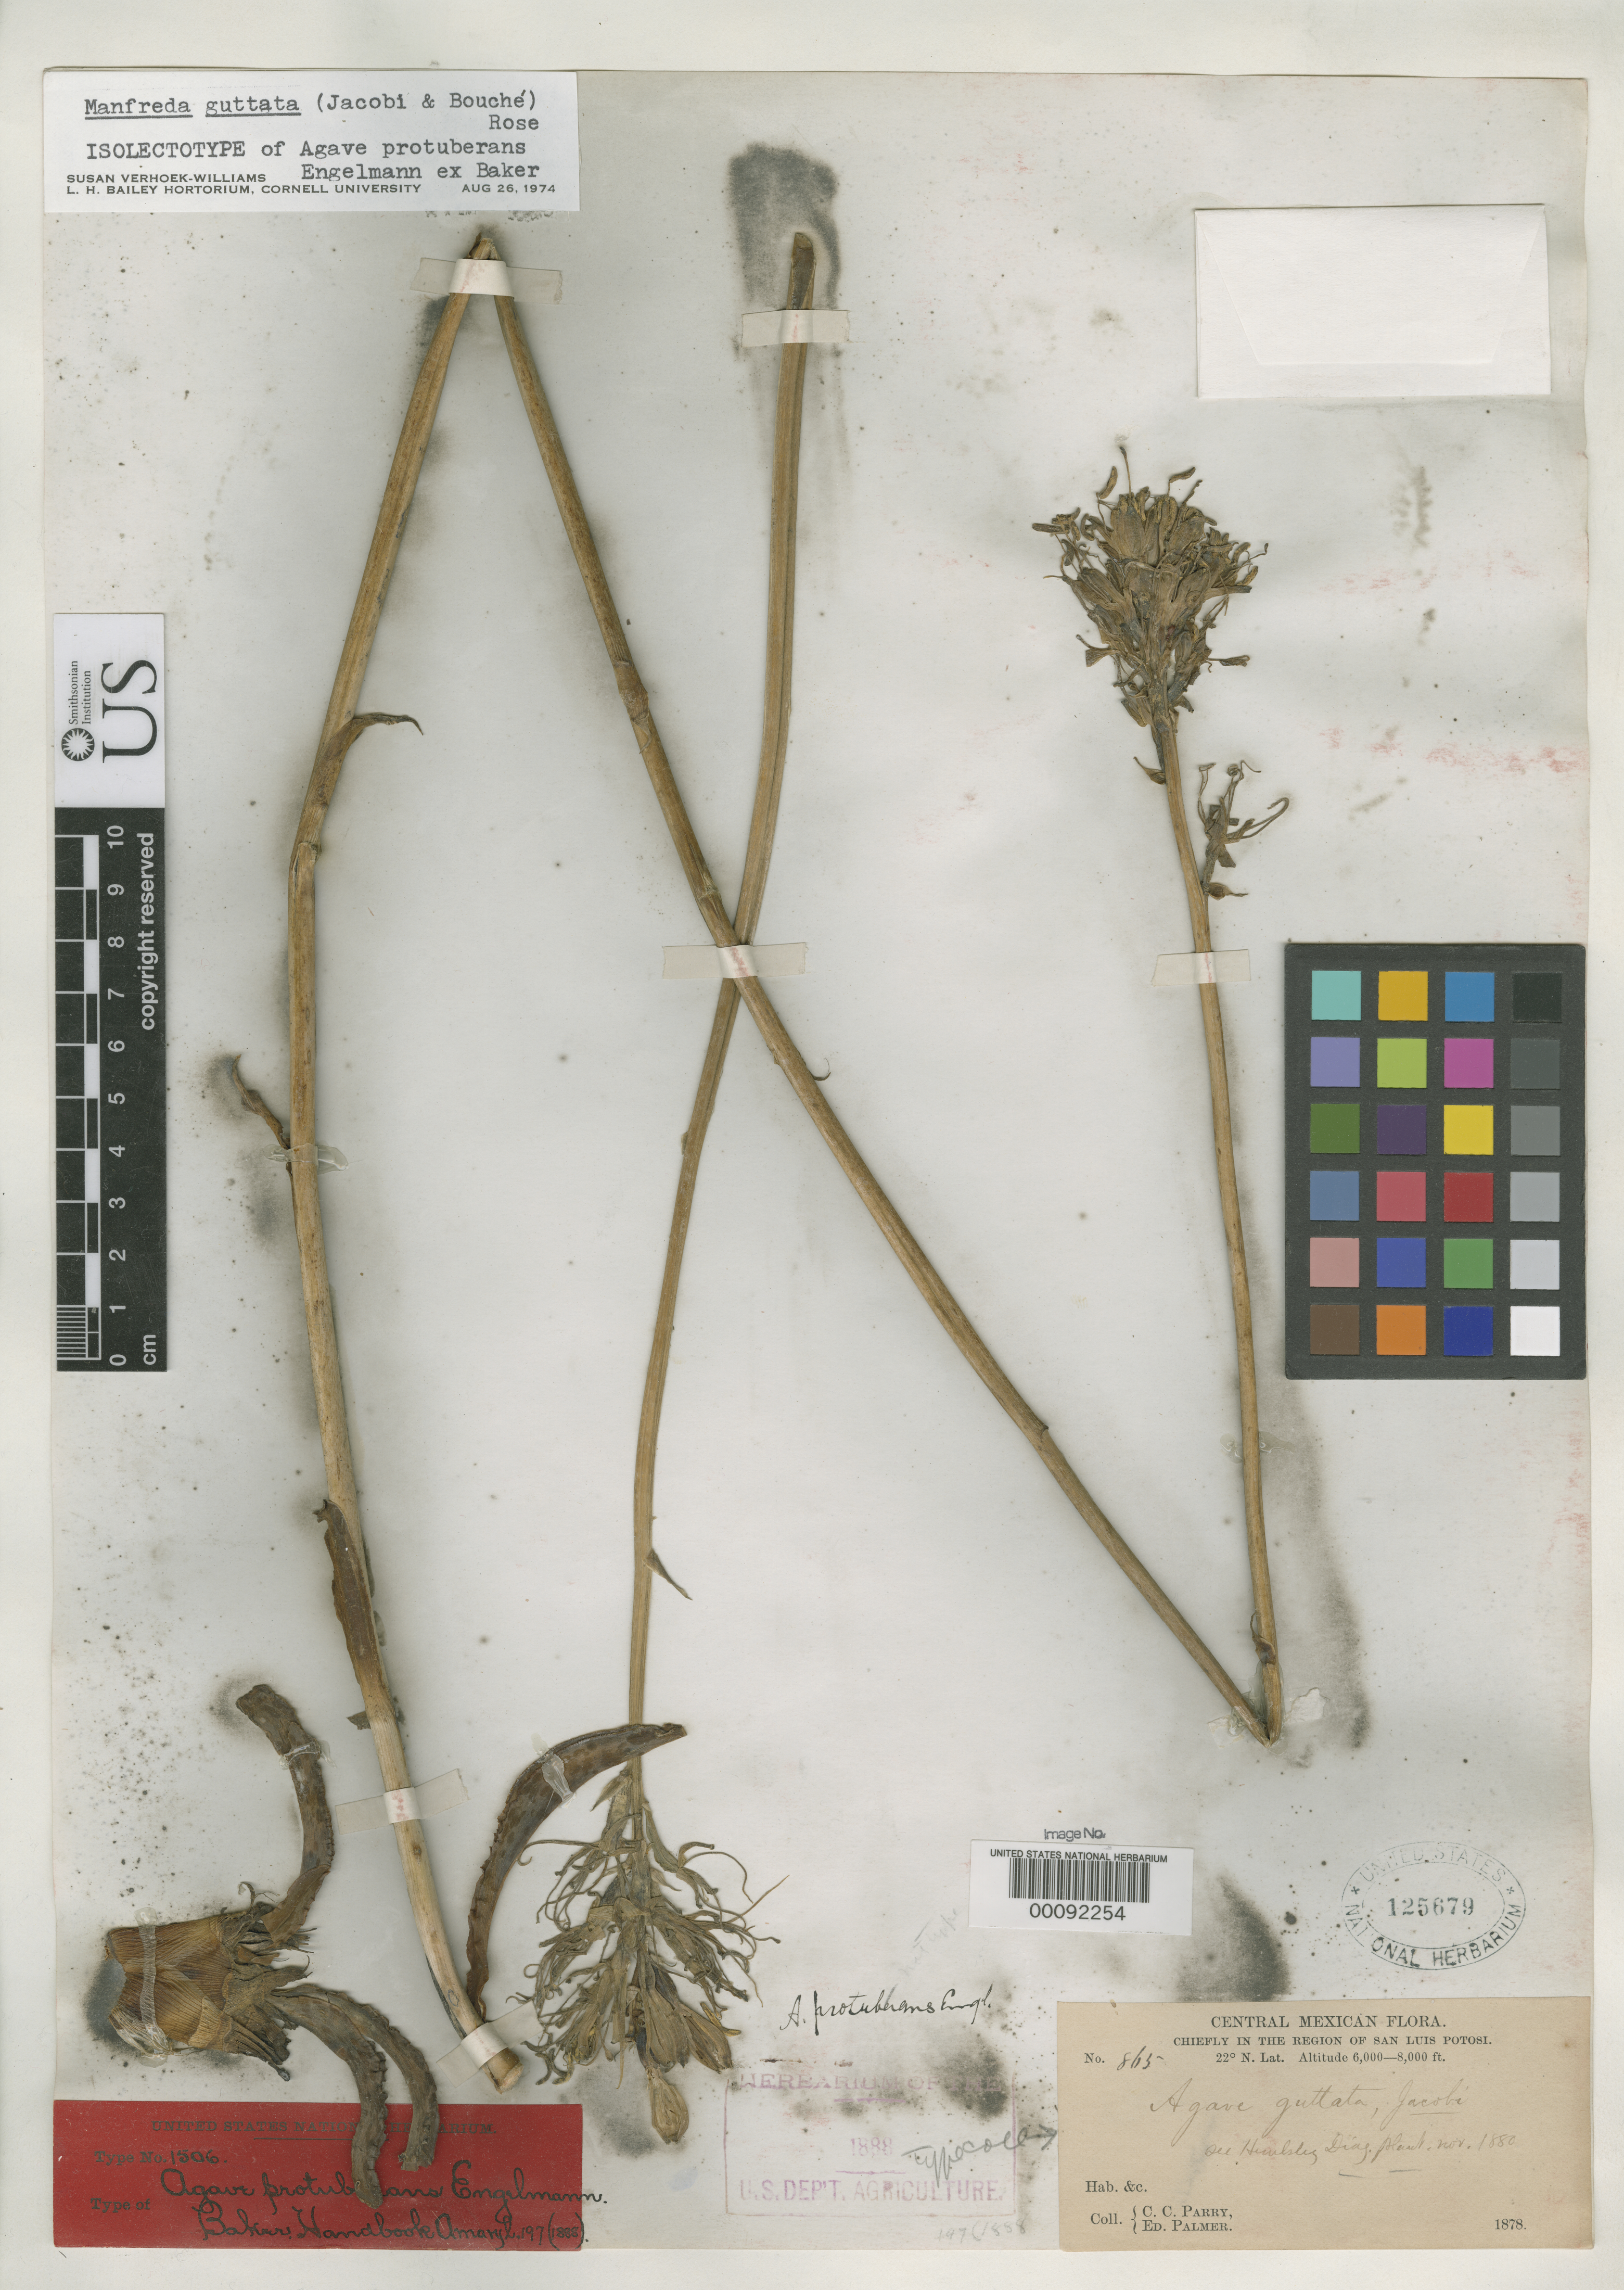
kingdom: Plantae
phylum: Tracheophyta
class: Liliopsida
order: Asparagales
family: Asparagaceae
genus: Agave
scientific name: Agave protuberans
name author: Engelm. ex Baker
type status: Isolectotype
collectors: C. C. Parry & E. Palmer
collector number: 865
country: Mexico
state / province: San Luis Potosi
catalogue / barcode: US 125679